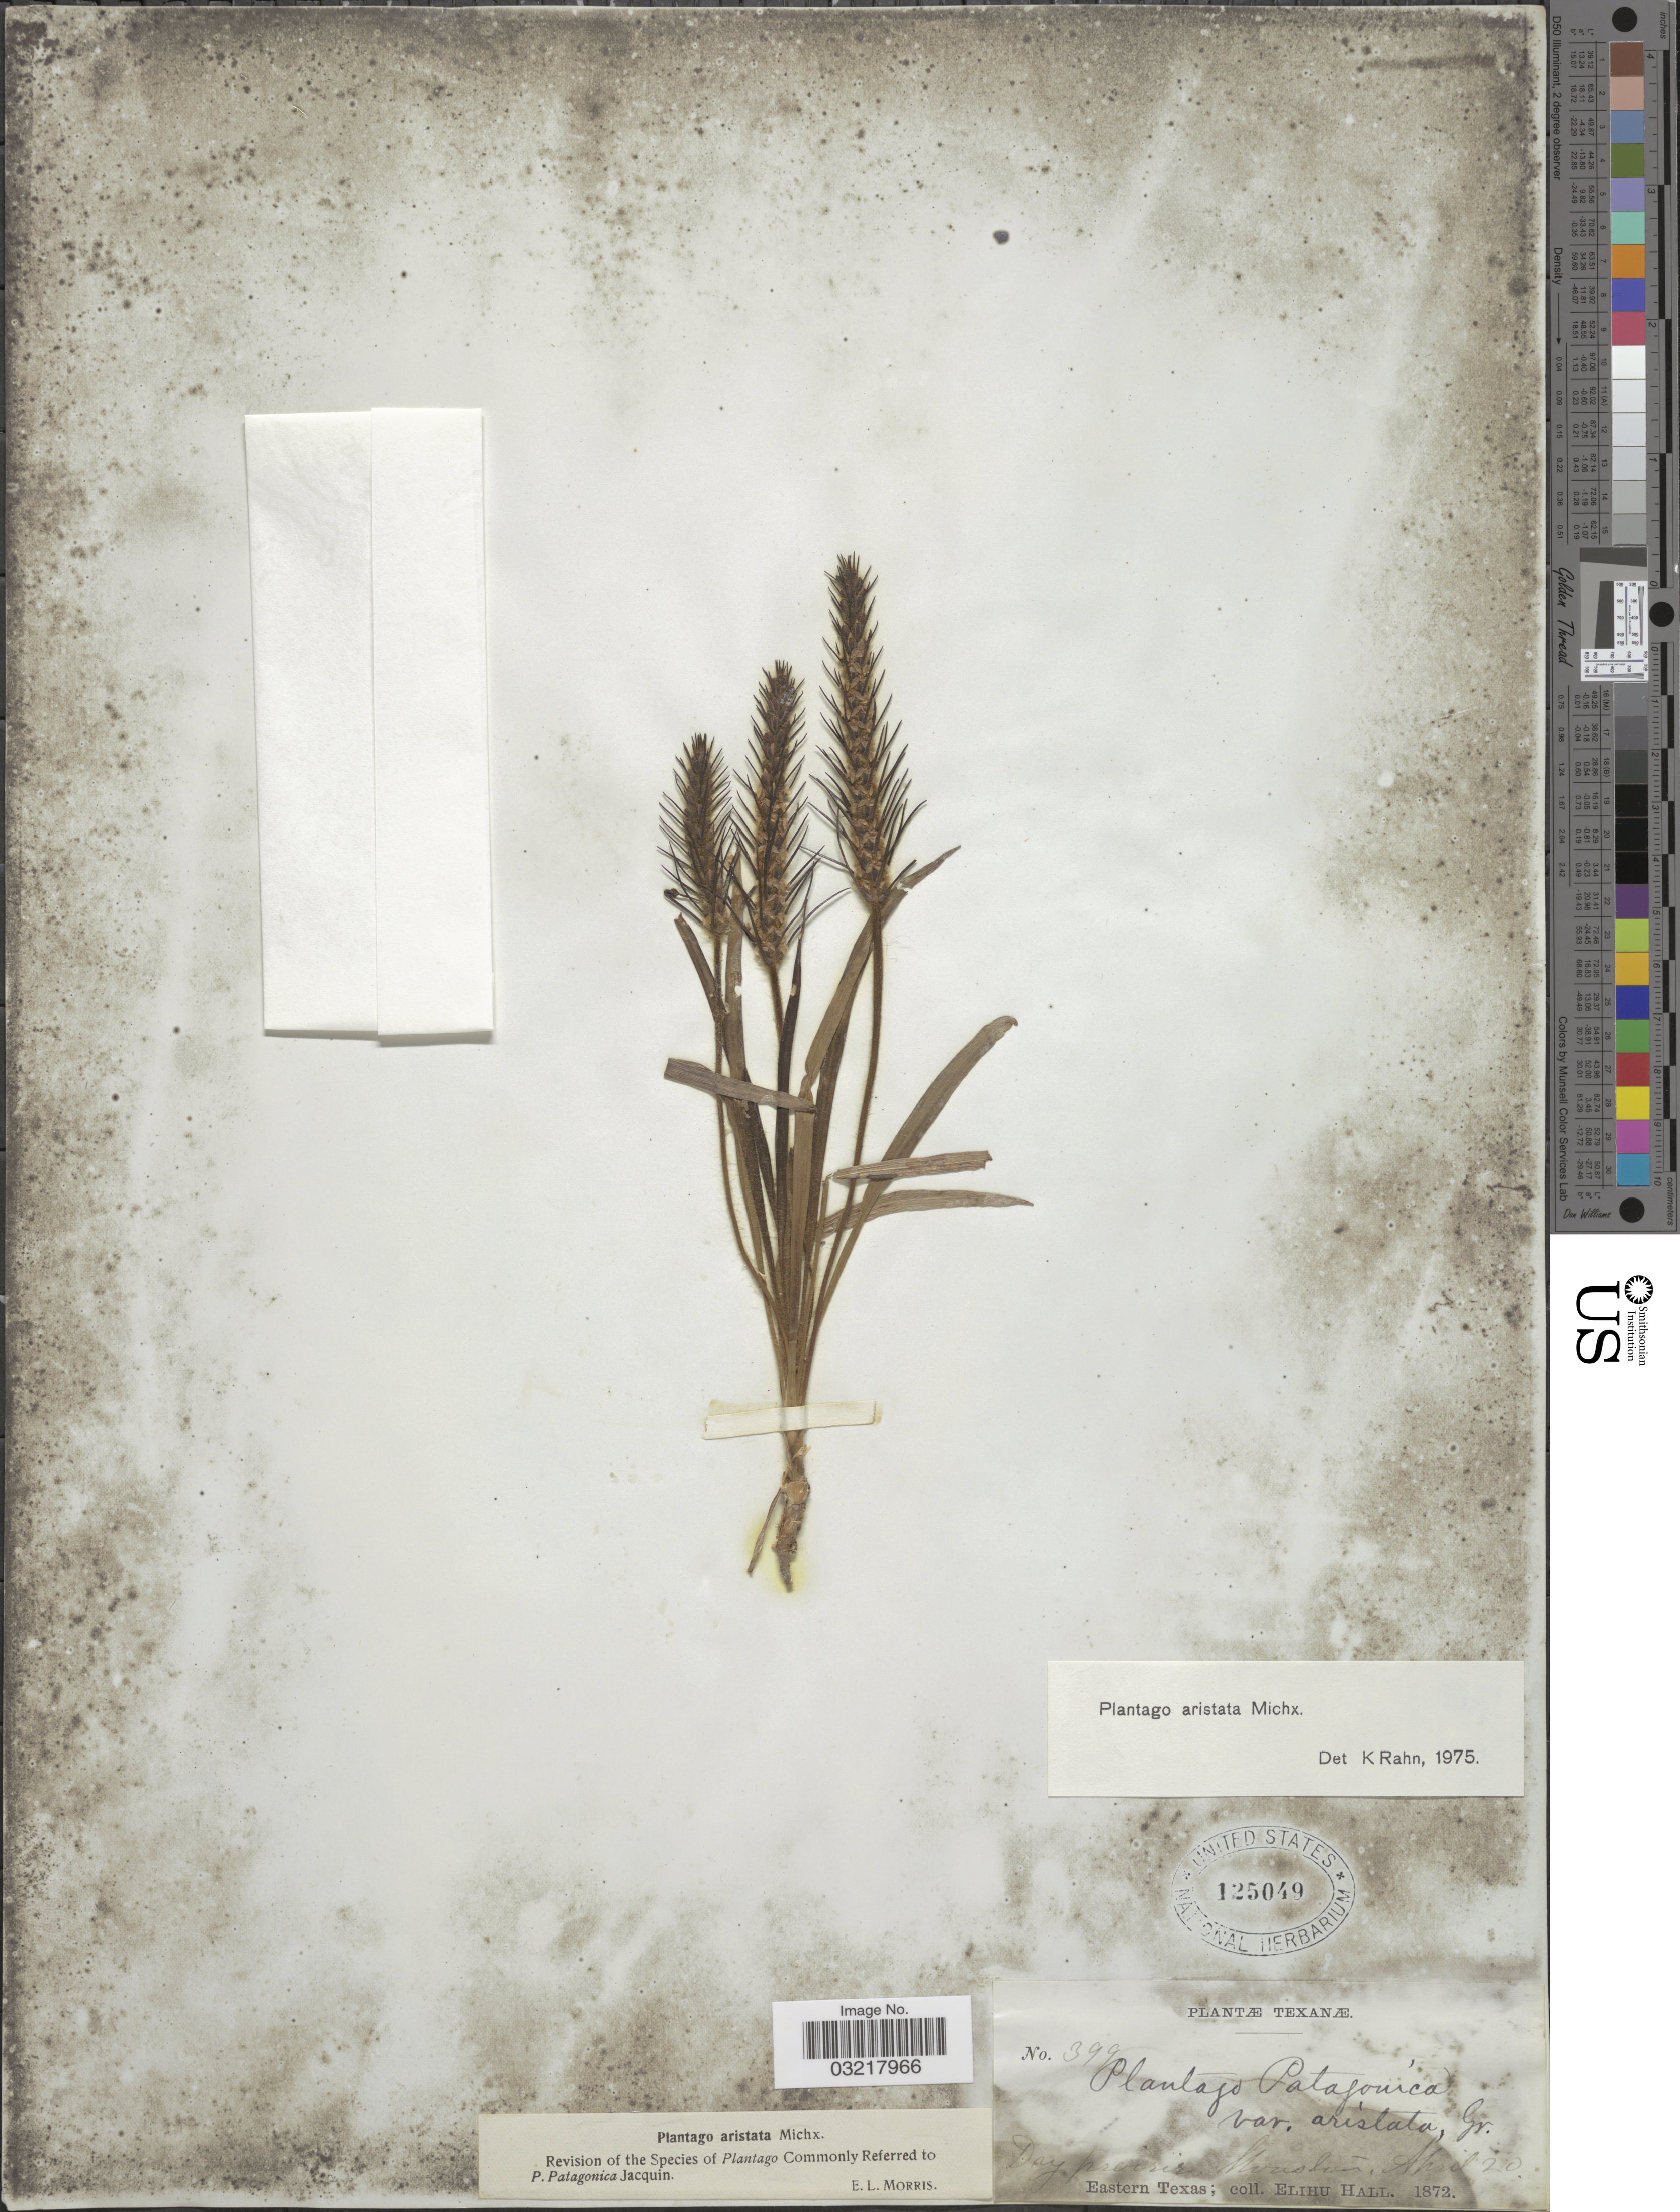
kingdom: Plantae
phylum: Tracheophyta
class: Magnoliopsida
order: Lamiales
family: Plantaginaceae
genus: Plantago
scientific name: Plantago aristata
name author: Michx.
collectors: E. Hall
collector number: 399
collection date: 1872-04-20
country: United States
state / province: Texas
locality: Houston. Eastern Texas.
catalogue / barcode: US 125049